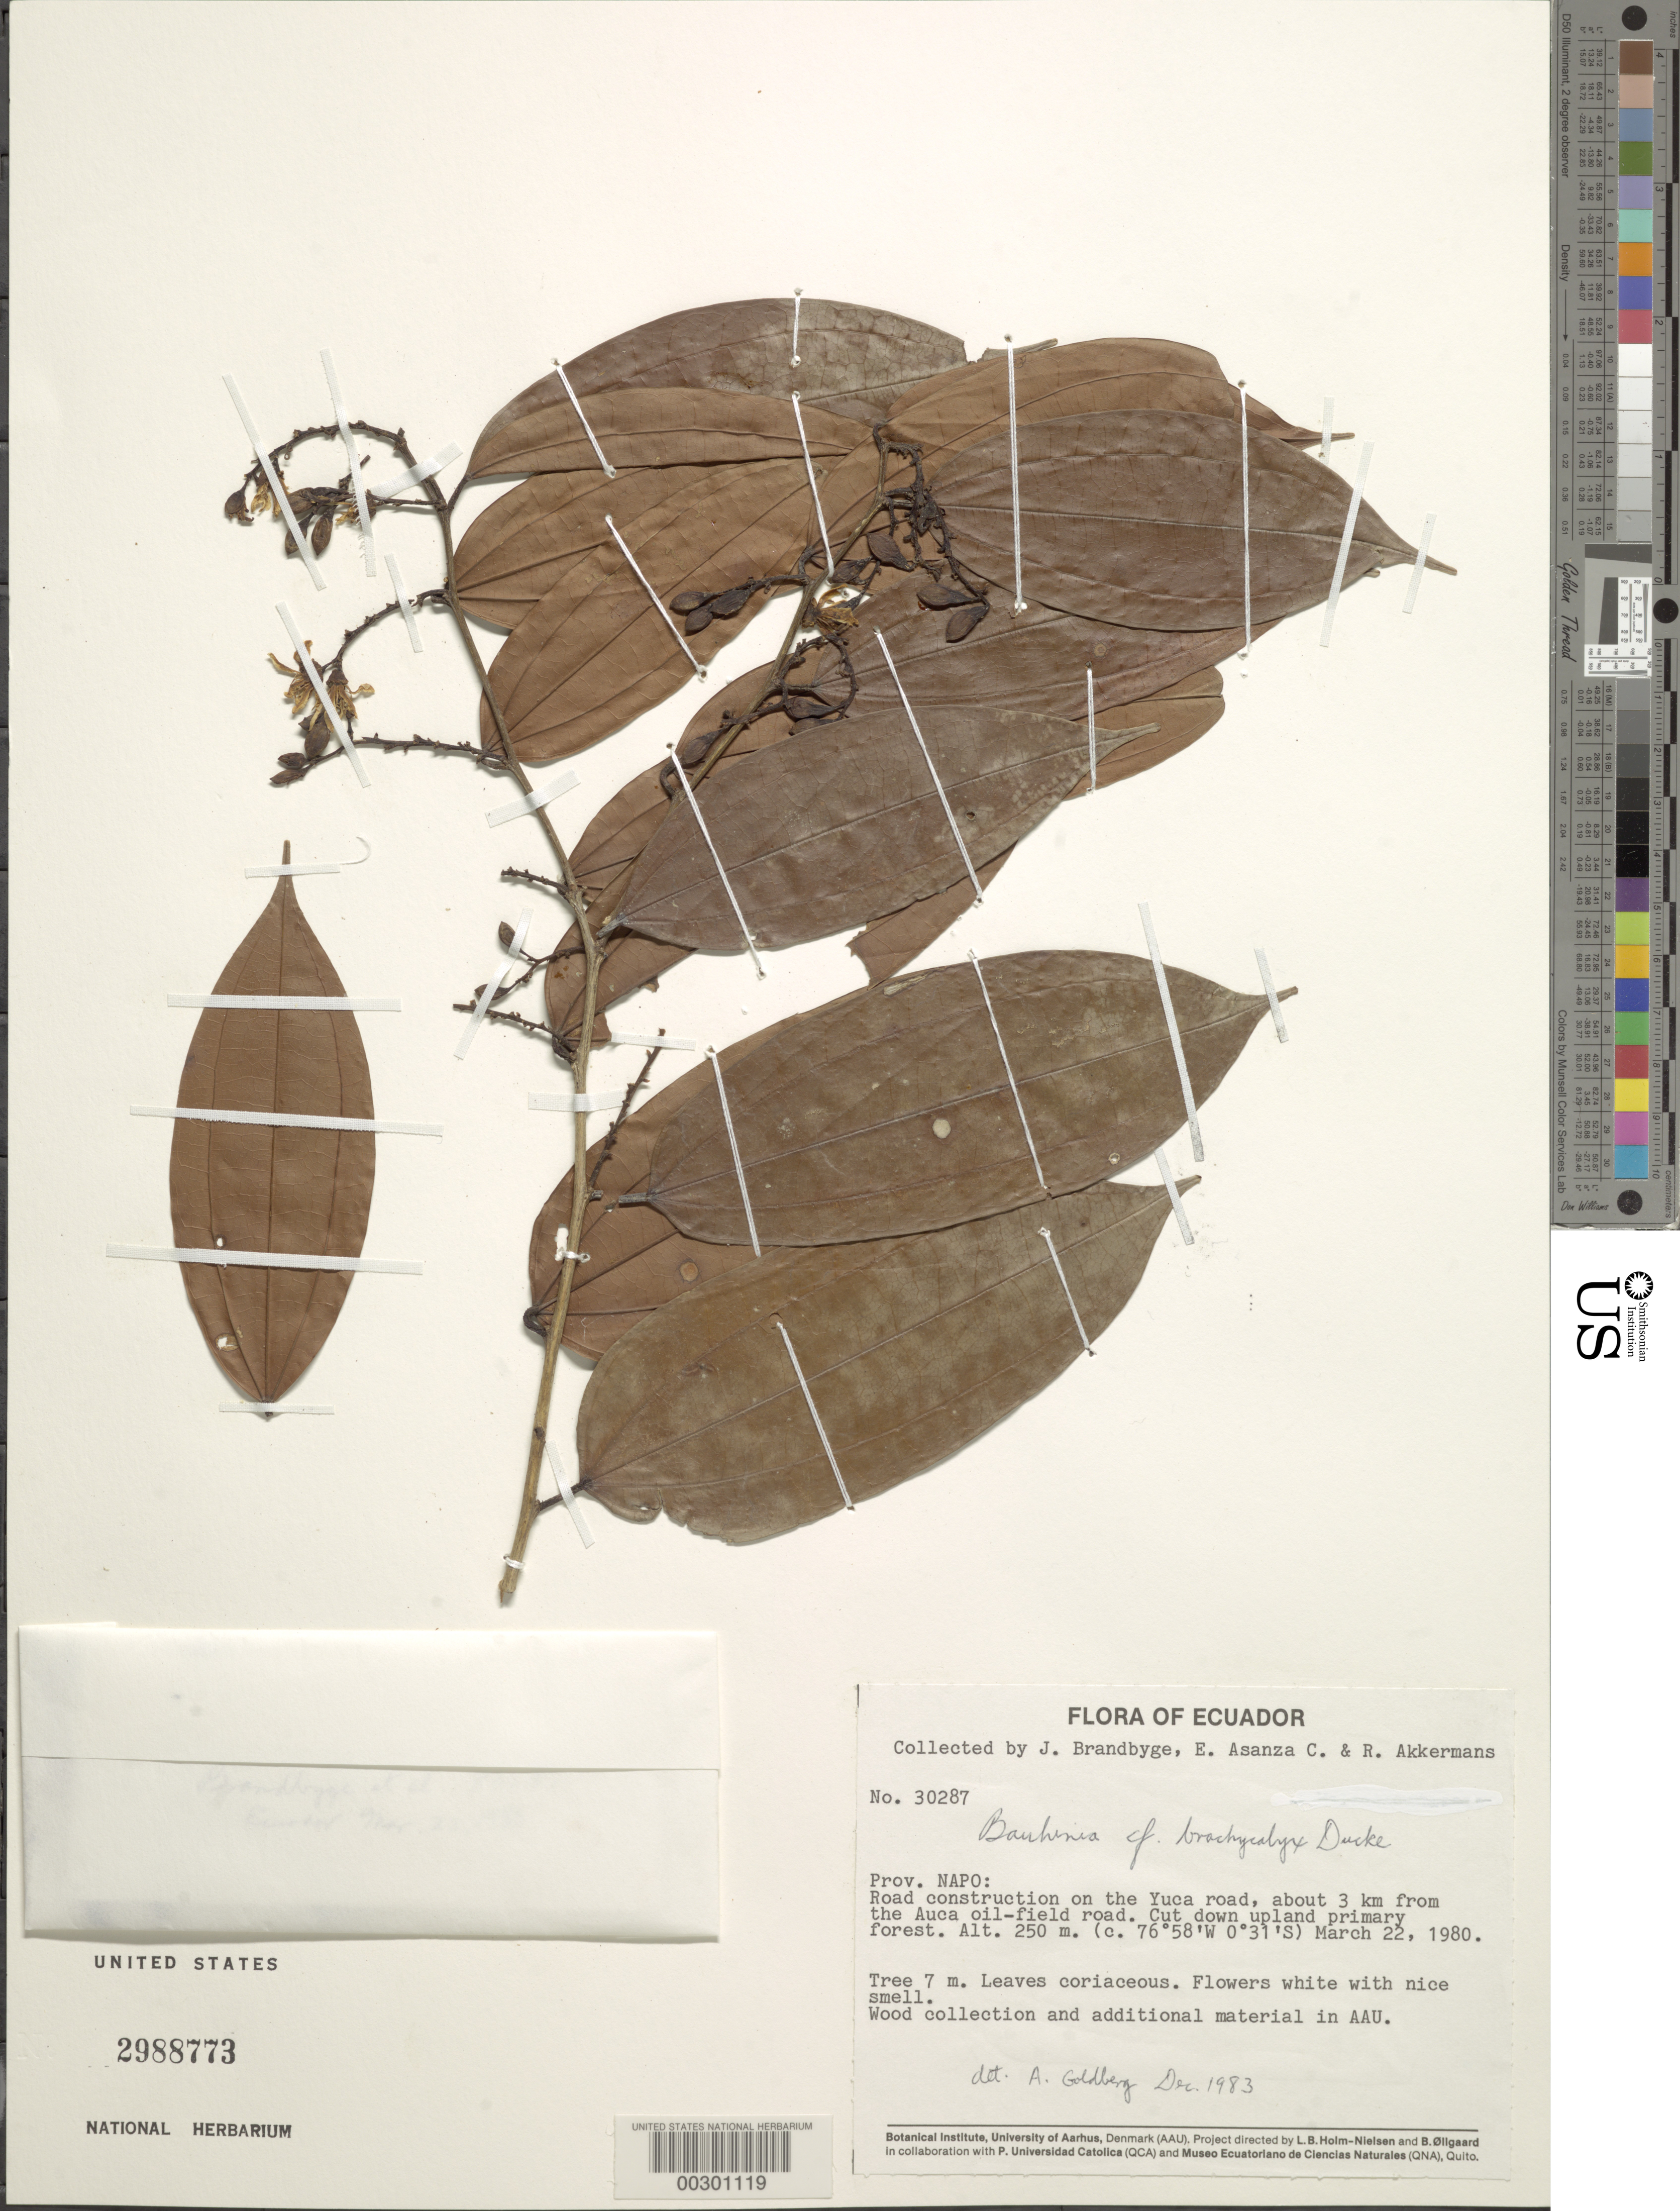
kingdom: Plantae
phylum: Tracheophyta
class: Magnoliopsida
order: Fabales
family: Fabaceae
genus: Bauhinia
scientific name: Bauhinia brachycalyx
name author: Ducke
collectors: J. Brandbyge, E. Asanza C., C. Akkermans & R. W. A. P. Akkermans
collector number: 30287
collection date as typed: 22 Mar 1980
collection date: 1980-03-22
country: Ecuador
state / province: Napo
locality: Road construction on the yuca road, about 3 km from the auca oil field road; cut down primary forest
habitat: Cut down primary forest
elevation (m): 250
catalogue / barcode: US 2988773